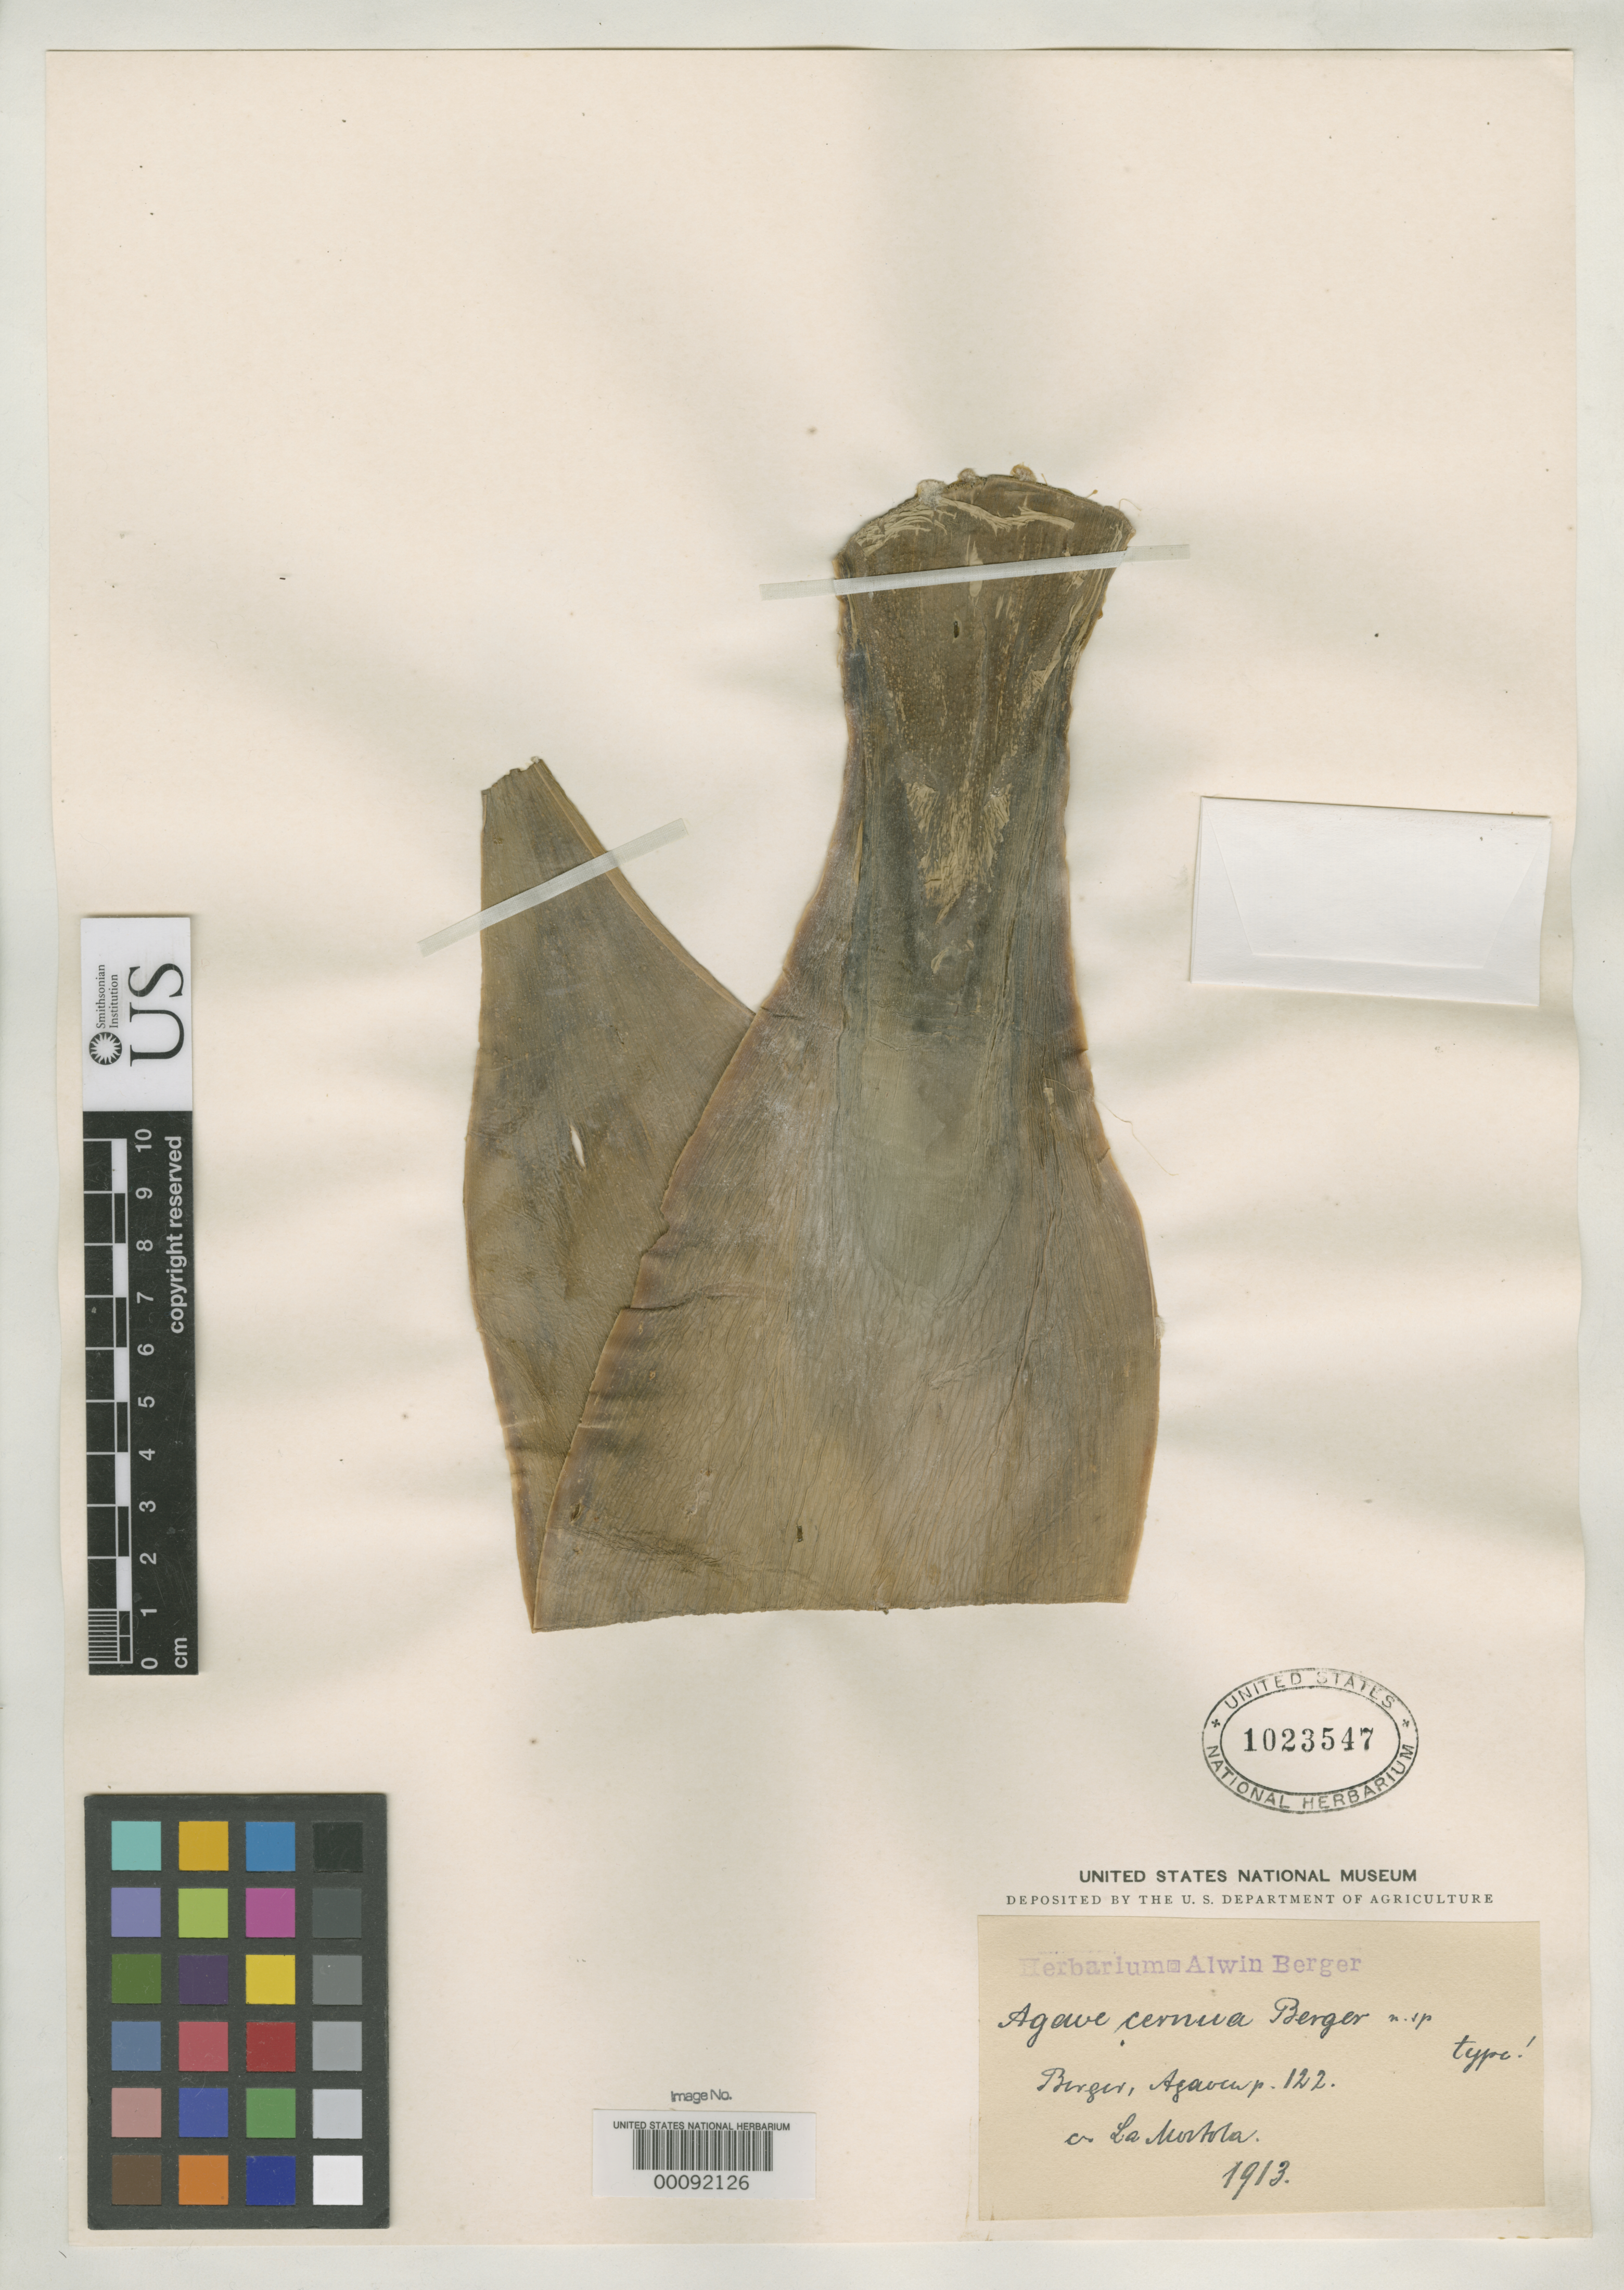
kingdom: Plantae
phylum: Tracheophyta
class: Liliopsida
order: Asparagales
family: Asparagaceae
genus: Agave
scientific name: Agave cernua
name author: A. Berger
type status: Type Material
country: Mexico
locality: Cultivated at La Mortola, Itaby.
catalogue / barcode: US 1023547